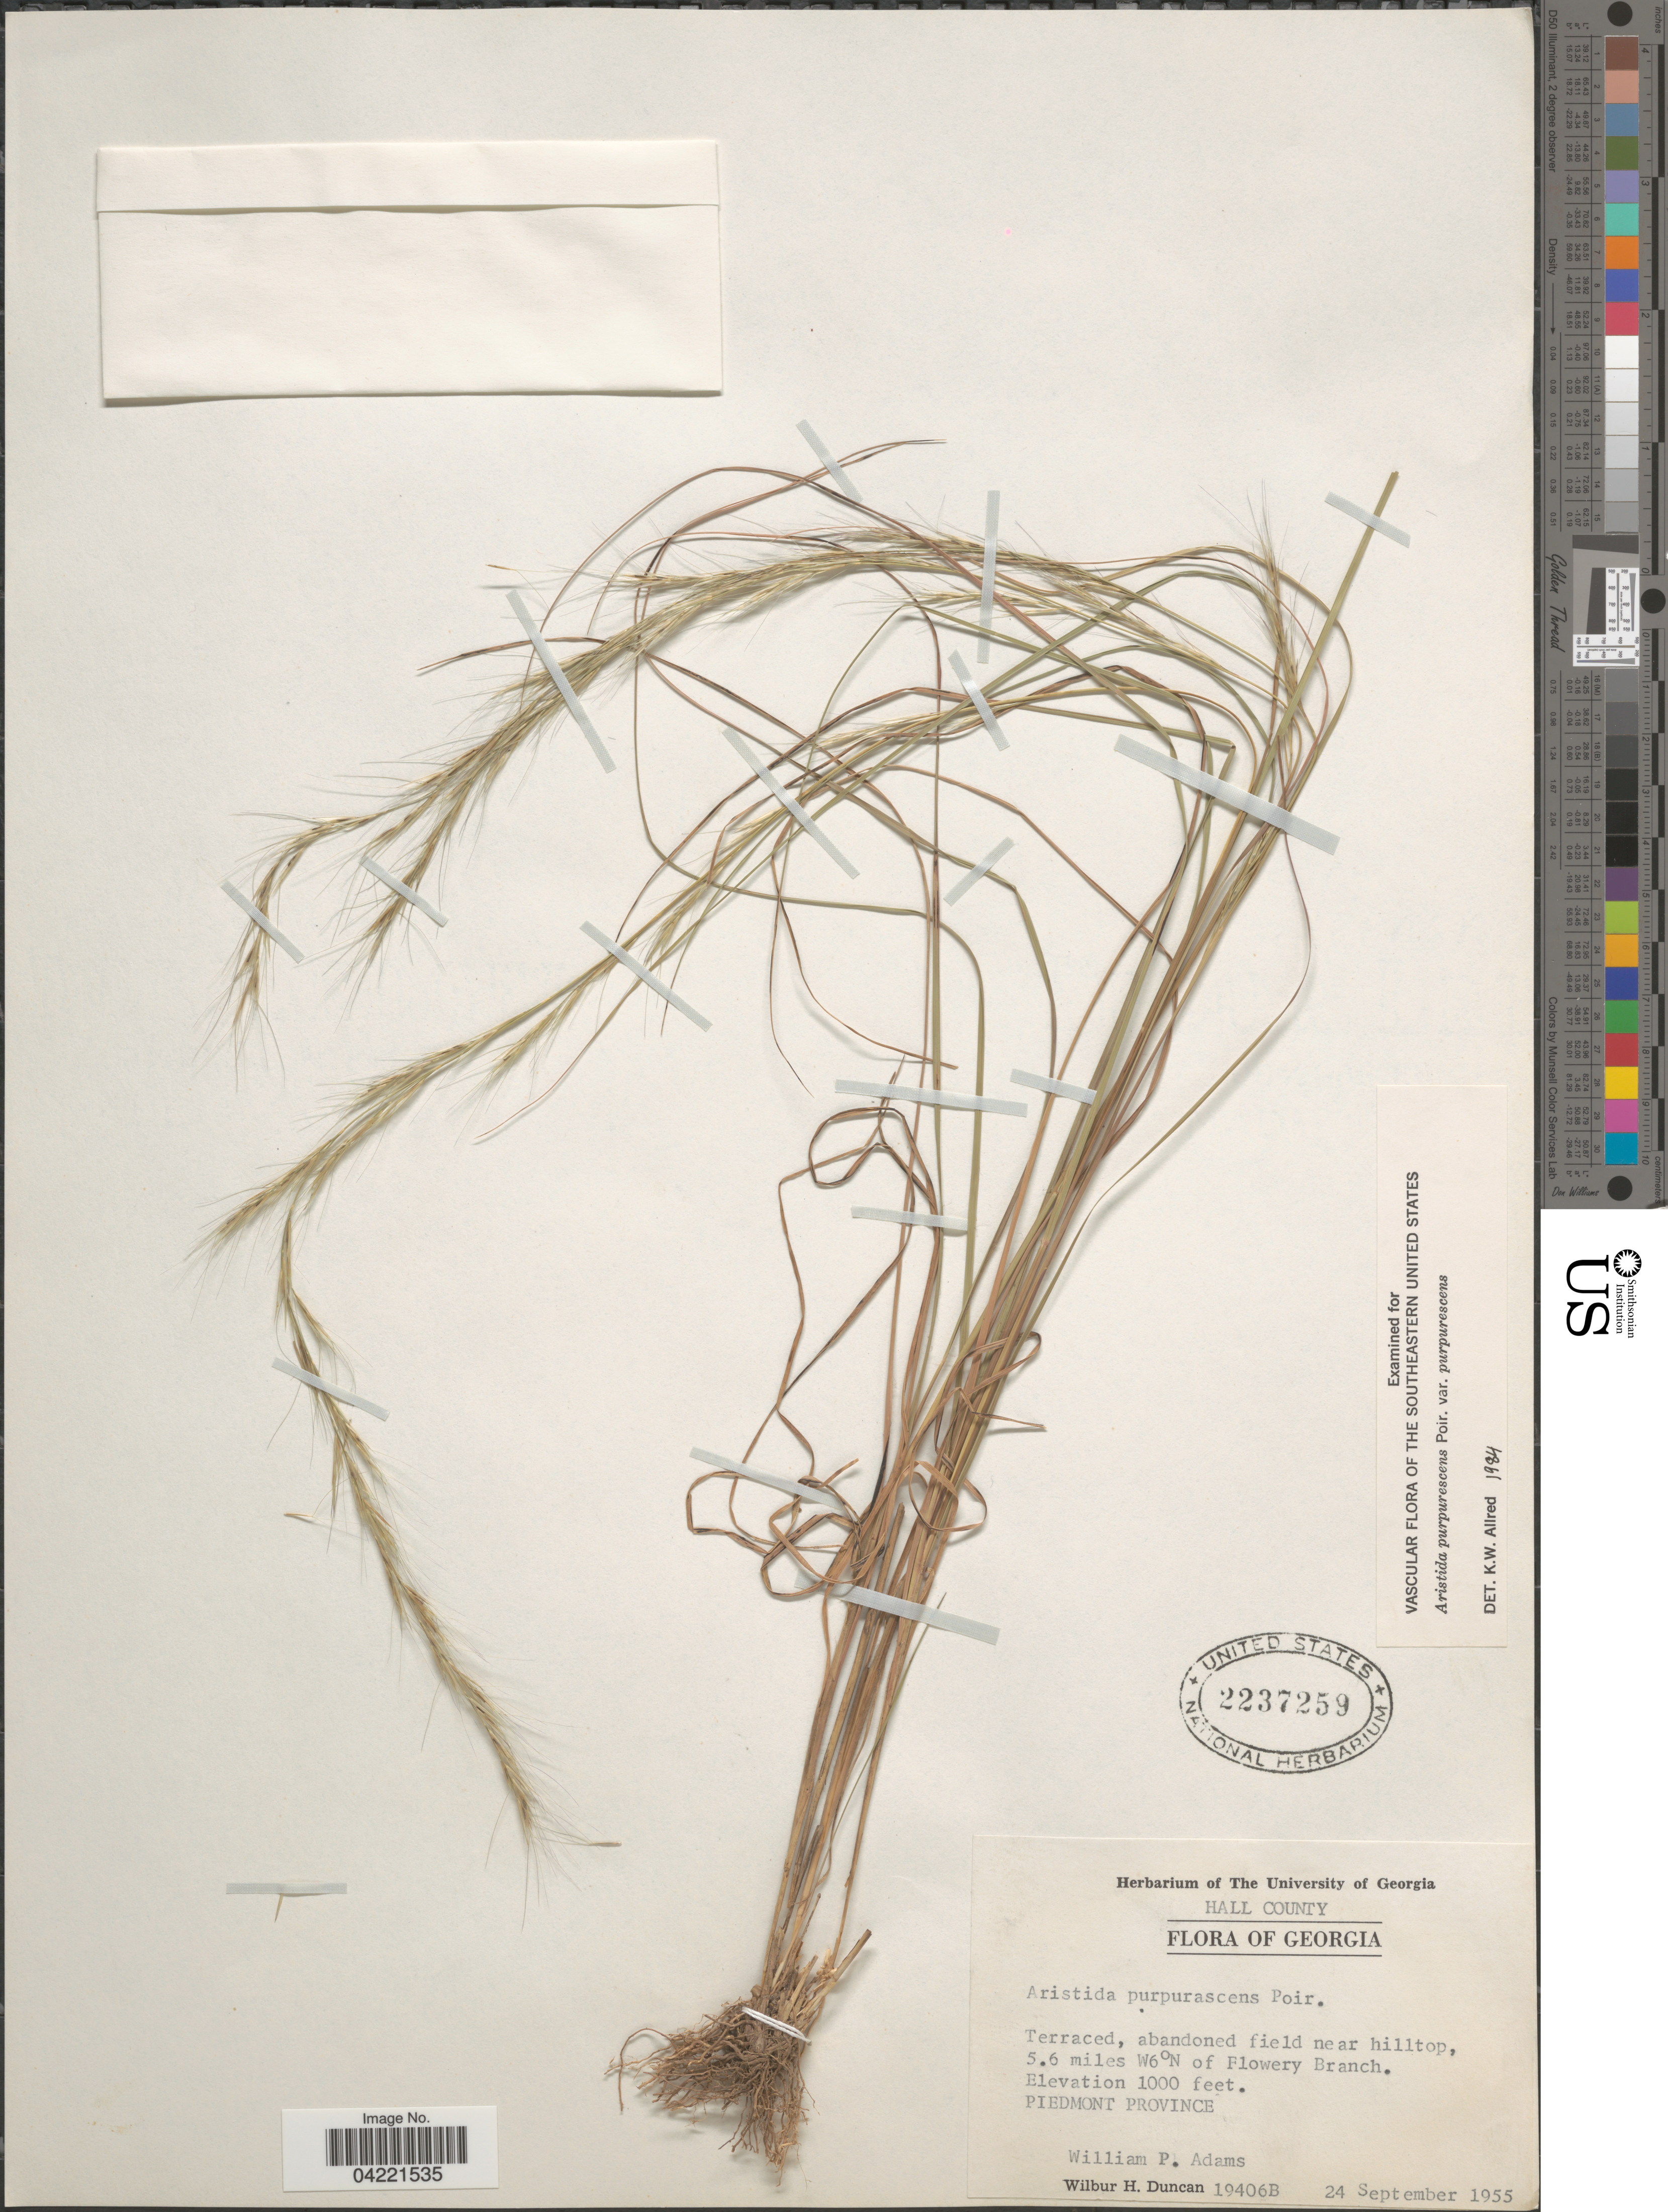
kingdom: Plantae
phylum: Tracheophyta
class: Liliopsida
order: Poales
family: Poaceae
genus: Aristida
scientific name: Aristida purpurascens var. purpurescens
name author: Poir.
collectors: W. P. Adams & W. H. Duncan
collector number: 19406B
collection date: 1955-09-24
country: United States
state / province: Georgia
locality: Hall County. Terraced, abandoned field near hilltop, 5.6 miles W6° N of Flowery Branch. Piedmont Province.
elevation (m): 305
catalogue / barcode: US 2237259